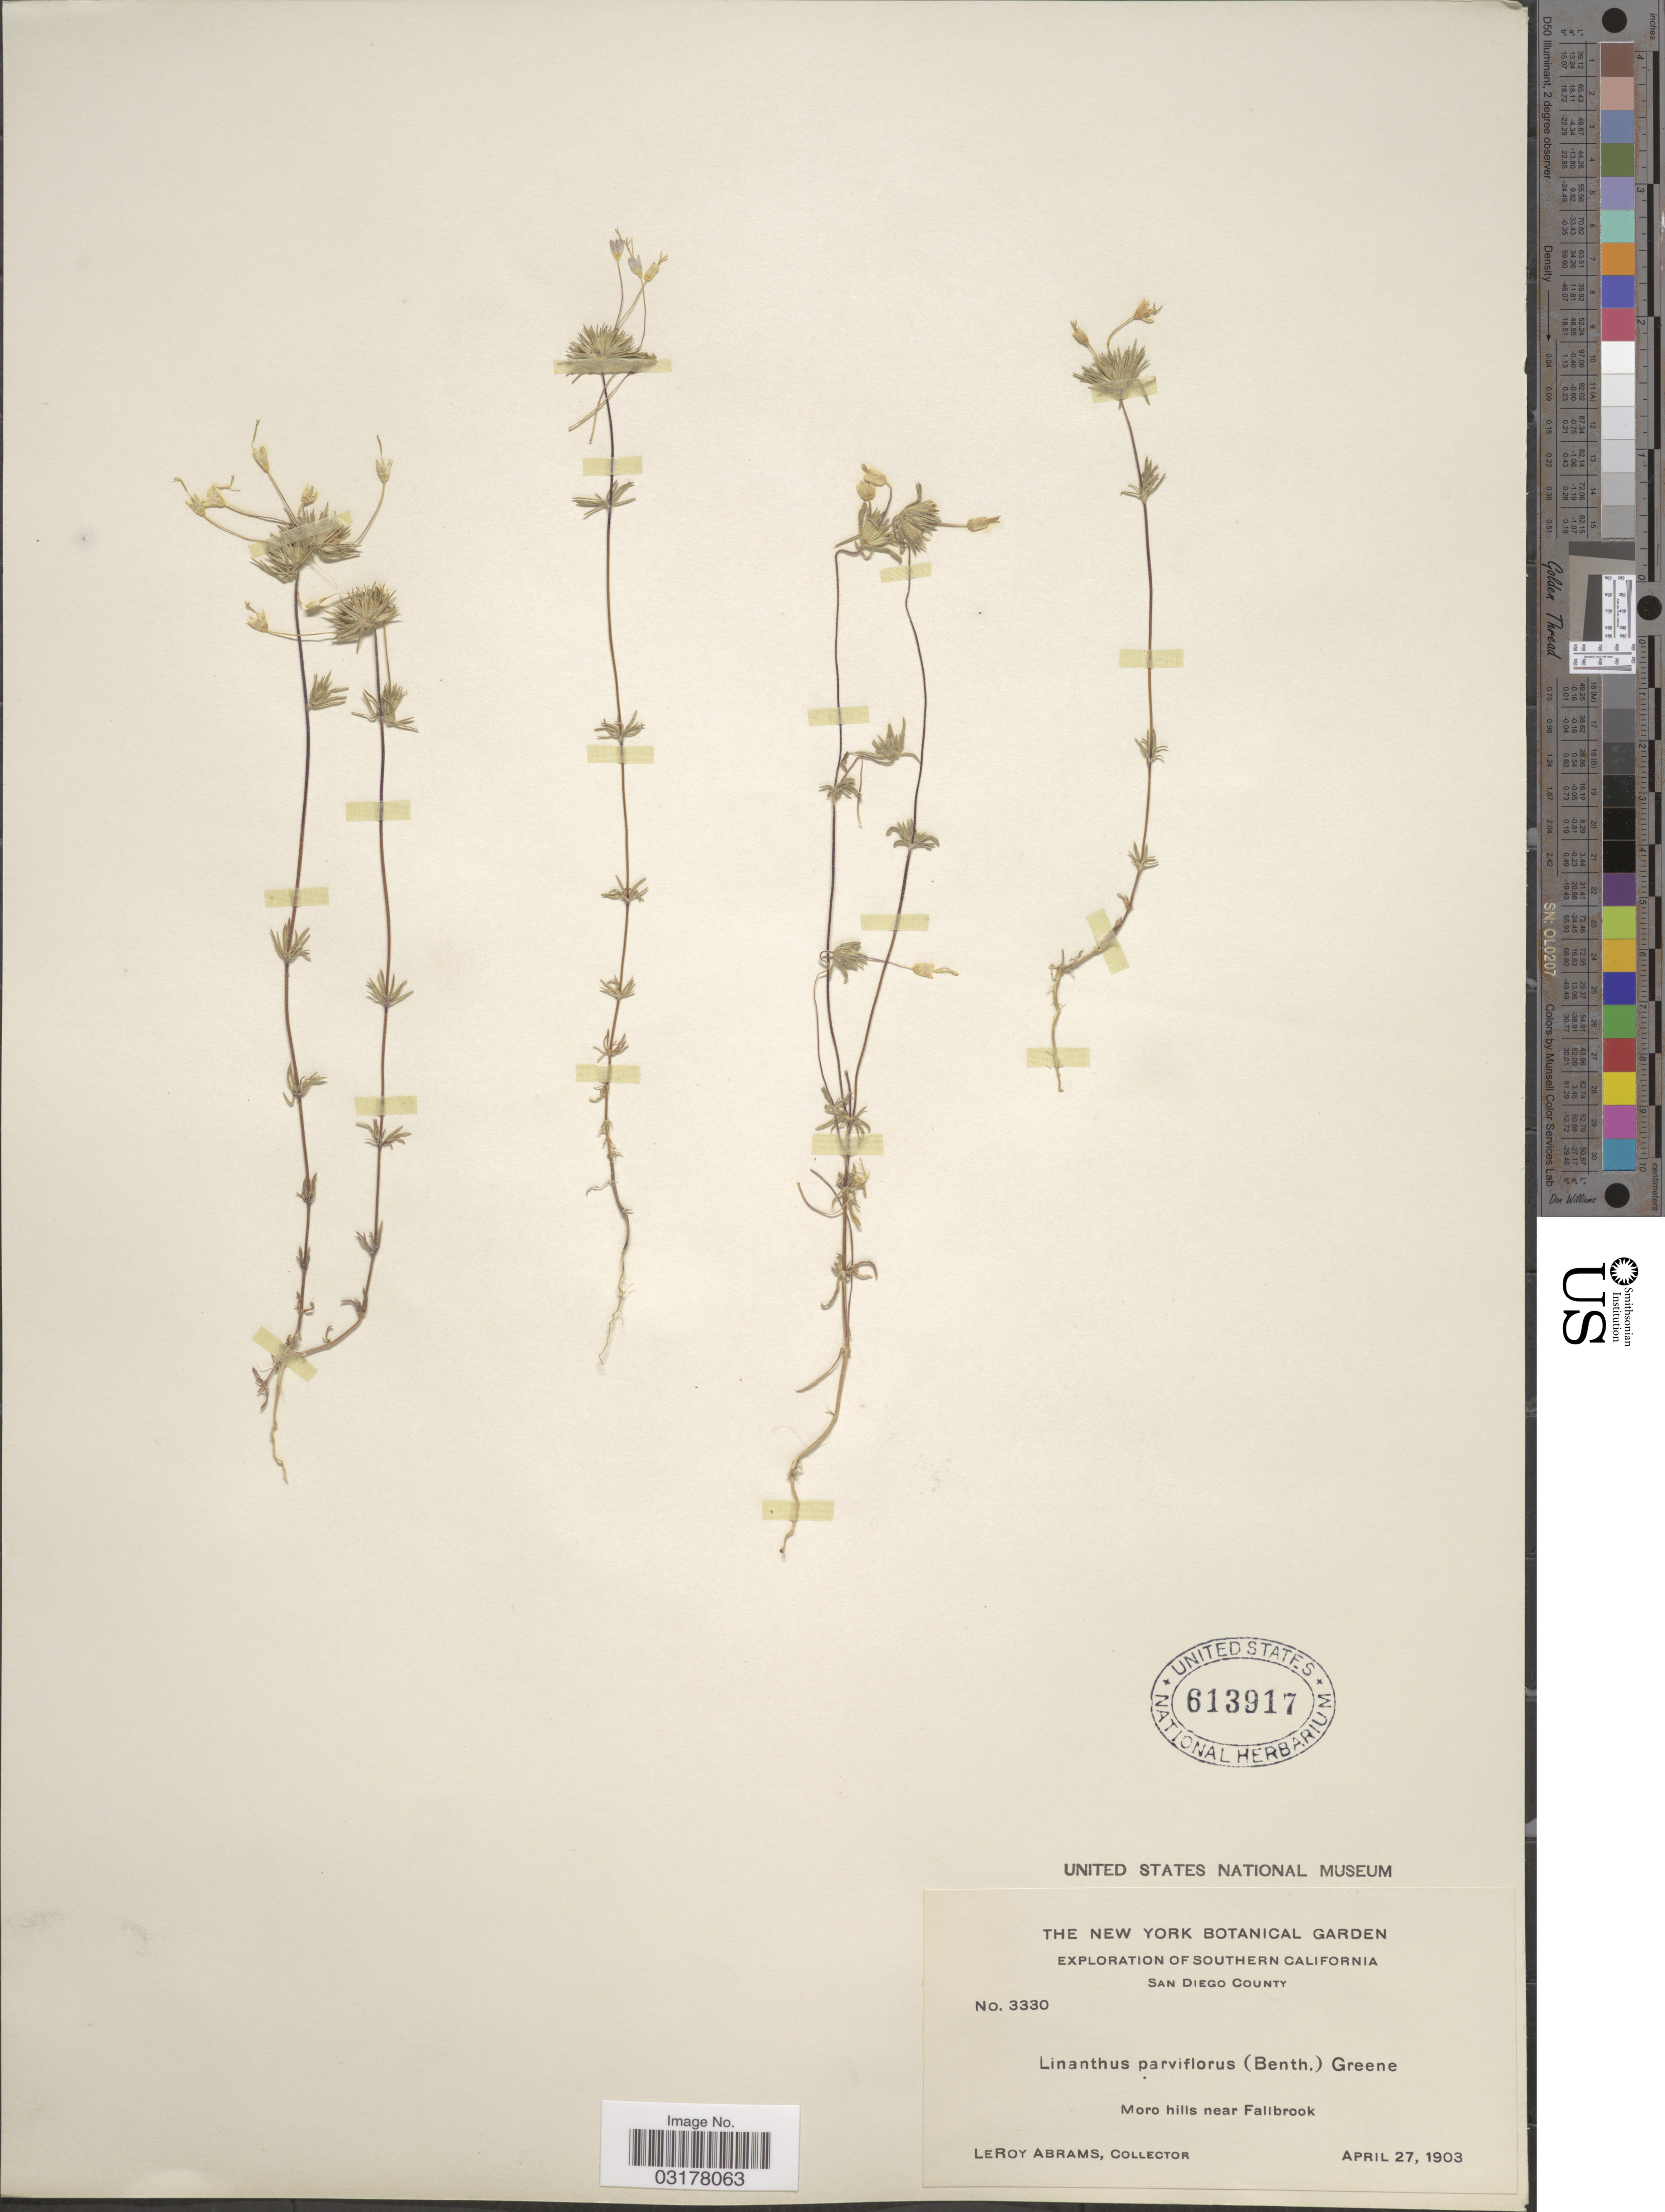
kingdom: Plantae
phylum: Tracheophyta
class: Magnoliopsida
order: Ericales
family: Polemoniaceae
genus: Leptosiphon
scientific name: Leptosiphon parviflorus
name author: Benth.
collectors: L. Abrams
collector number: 3330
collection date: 1903-04-27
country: United States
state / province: California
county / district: San Diego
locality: Southern California, San Diego County, Moro hills near Fallbrook.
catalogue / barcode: US 613917